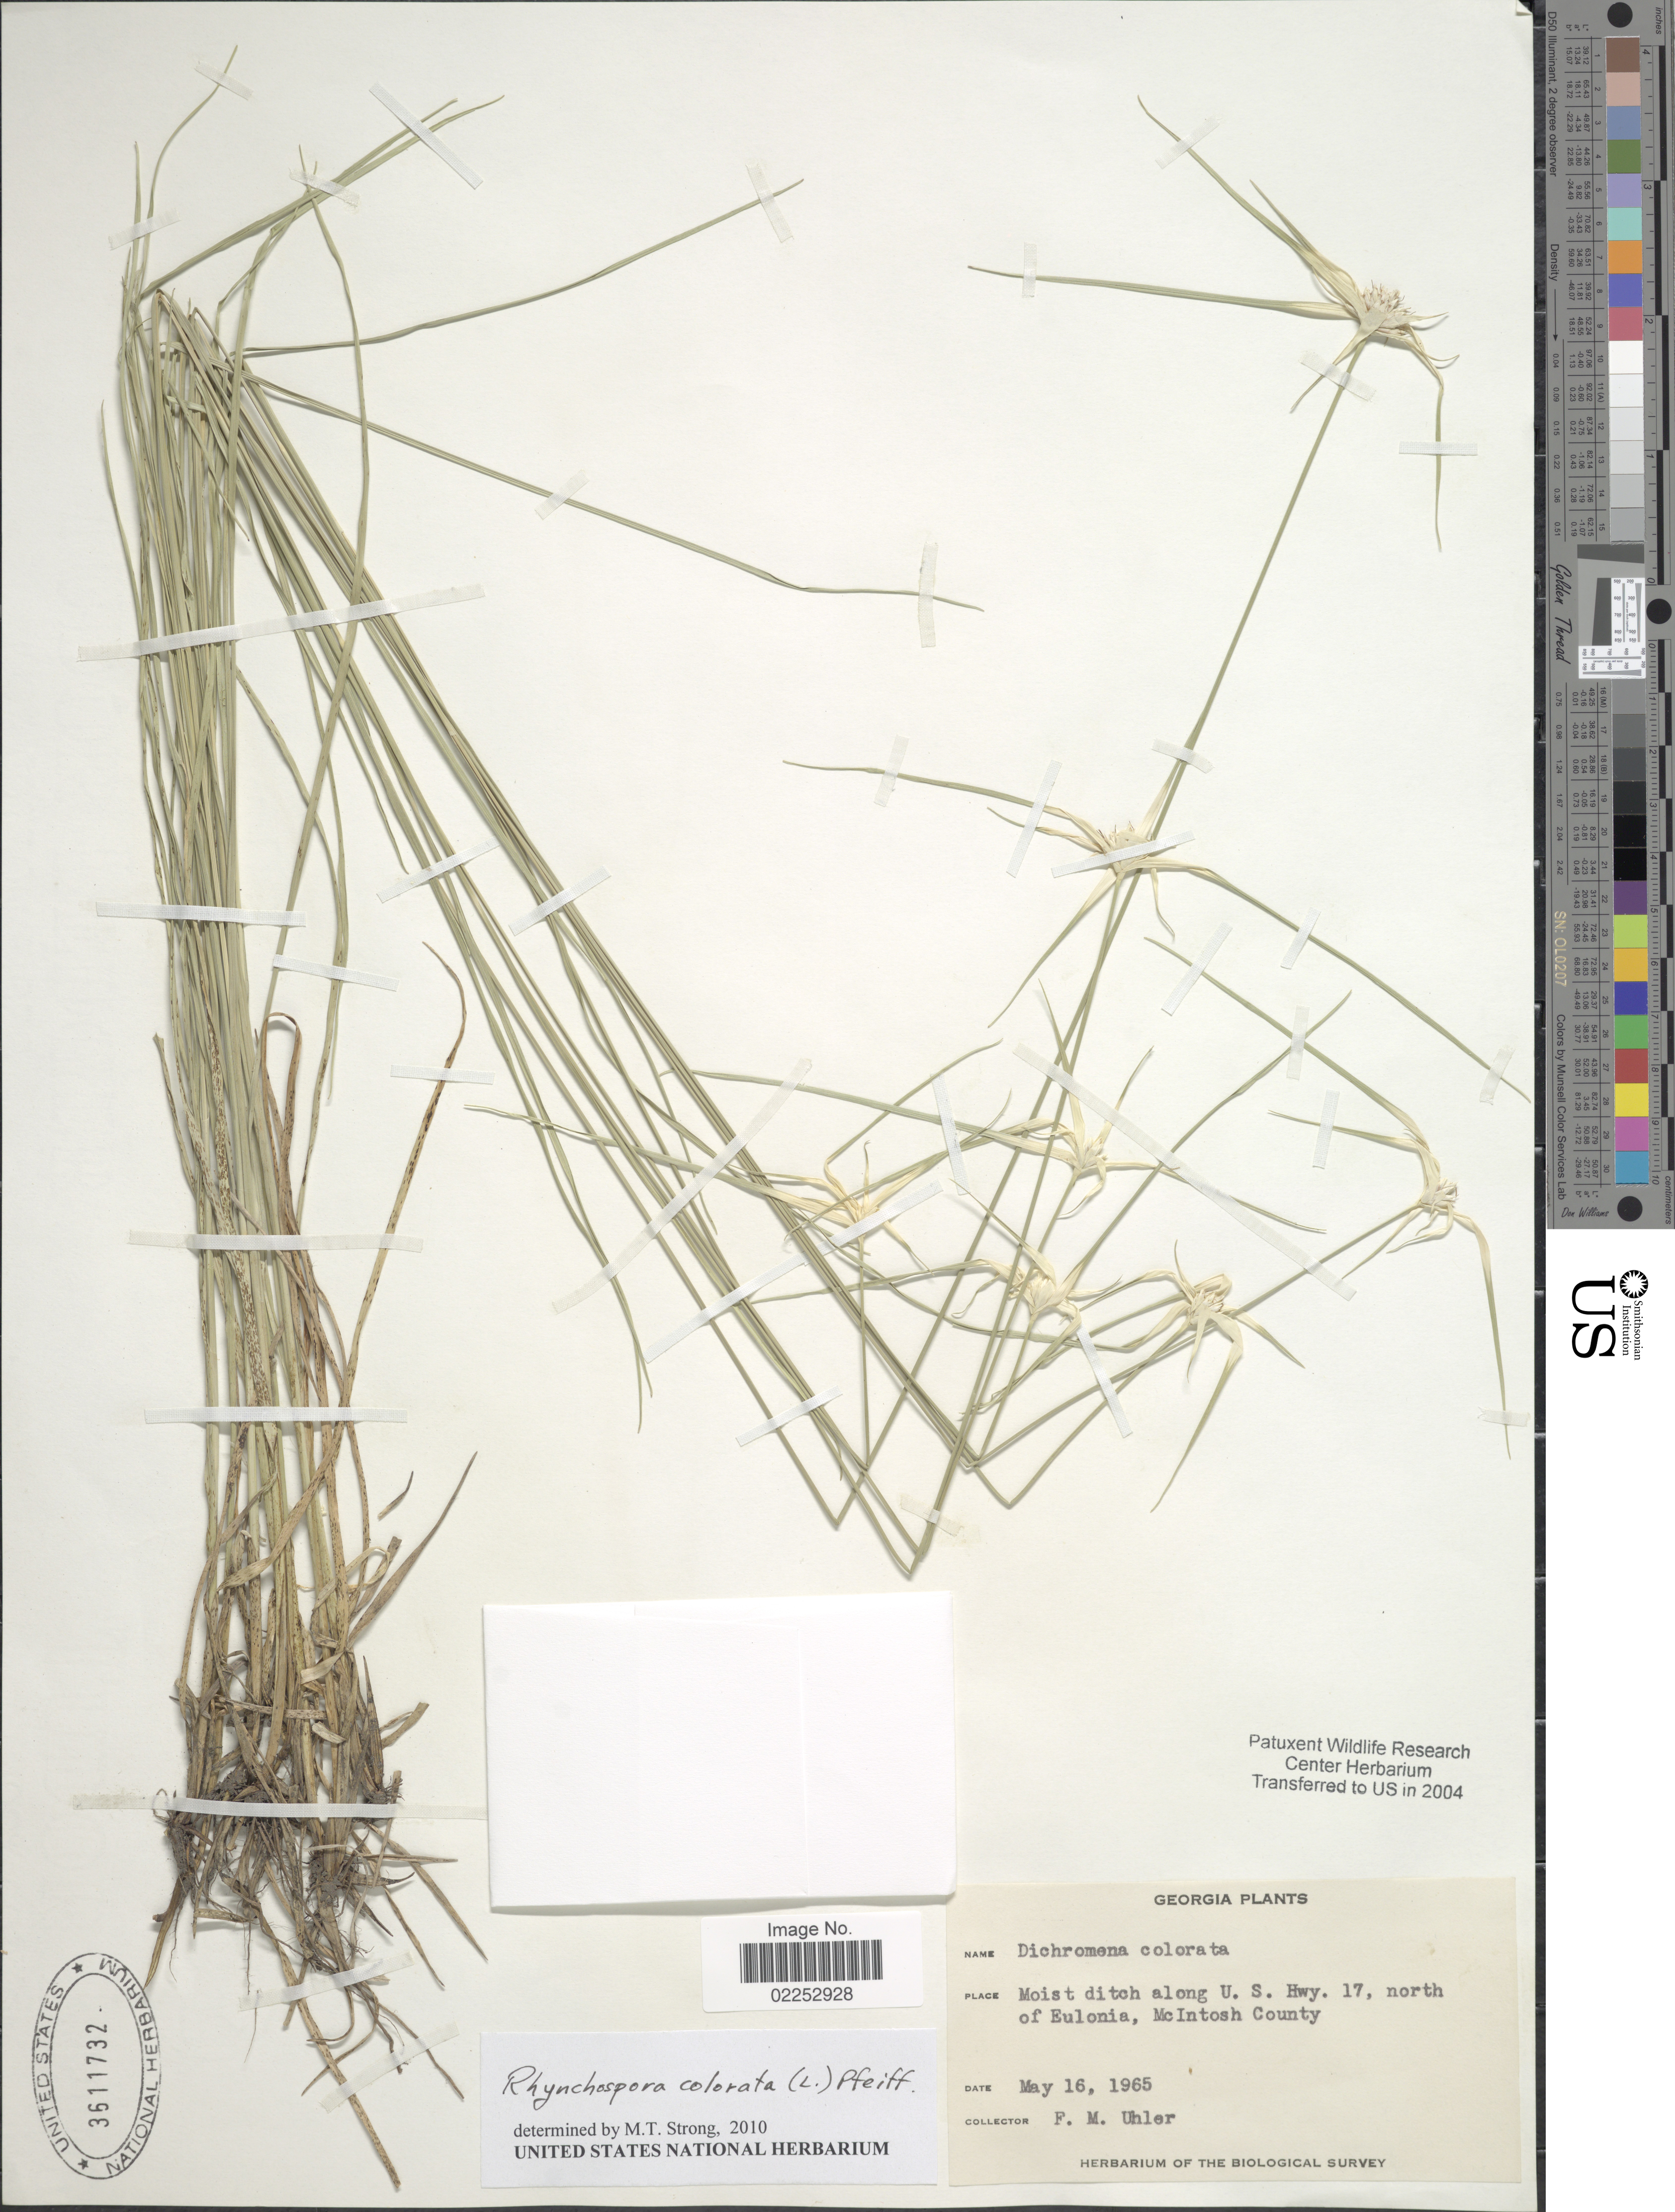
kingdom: Plantae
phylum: Tracheophyta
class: Liliopsida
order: Poales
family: Cyperaceae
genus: Rhynchospora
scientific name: Rhynchospora colorata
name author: (L.) H. Pfeiff.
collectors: F. M. Uhler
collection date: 1965-05-16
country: United States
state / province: Georgia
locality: Along U. S. Hwy. 17, north of Eulonia, McIntosh County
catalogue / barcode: US 3611732